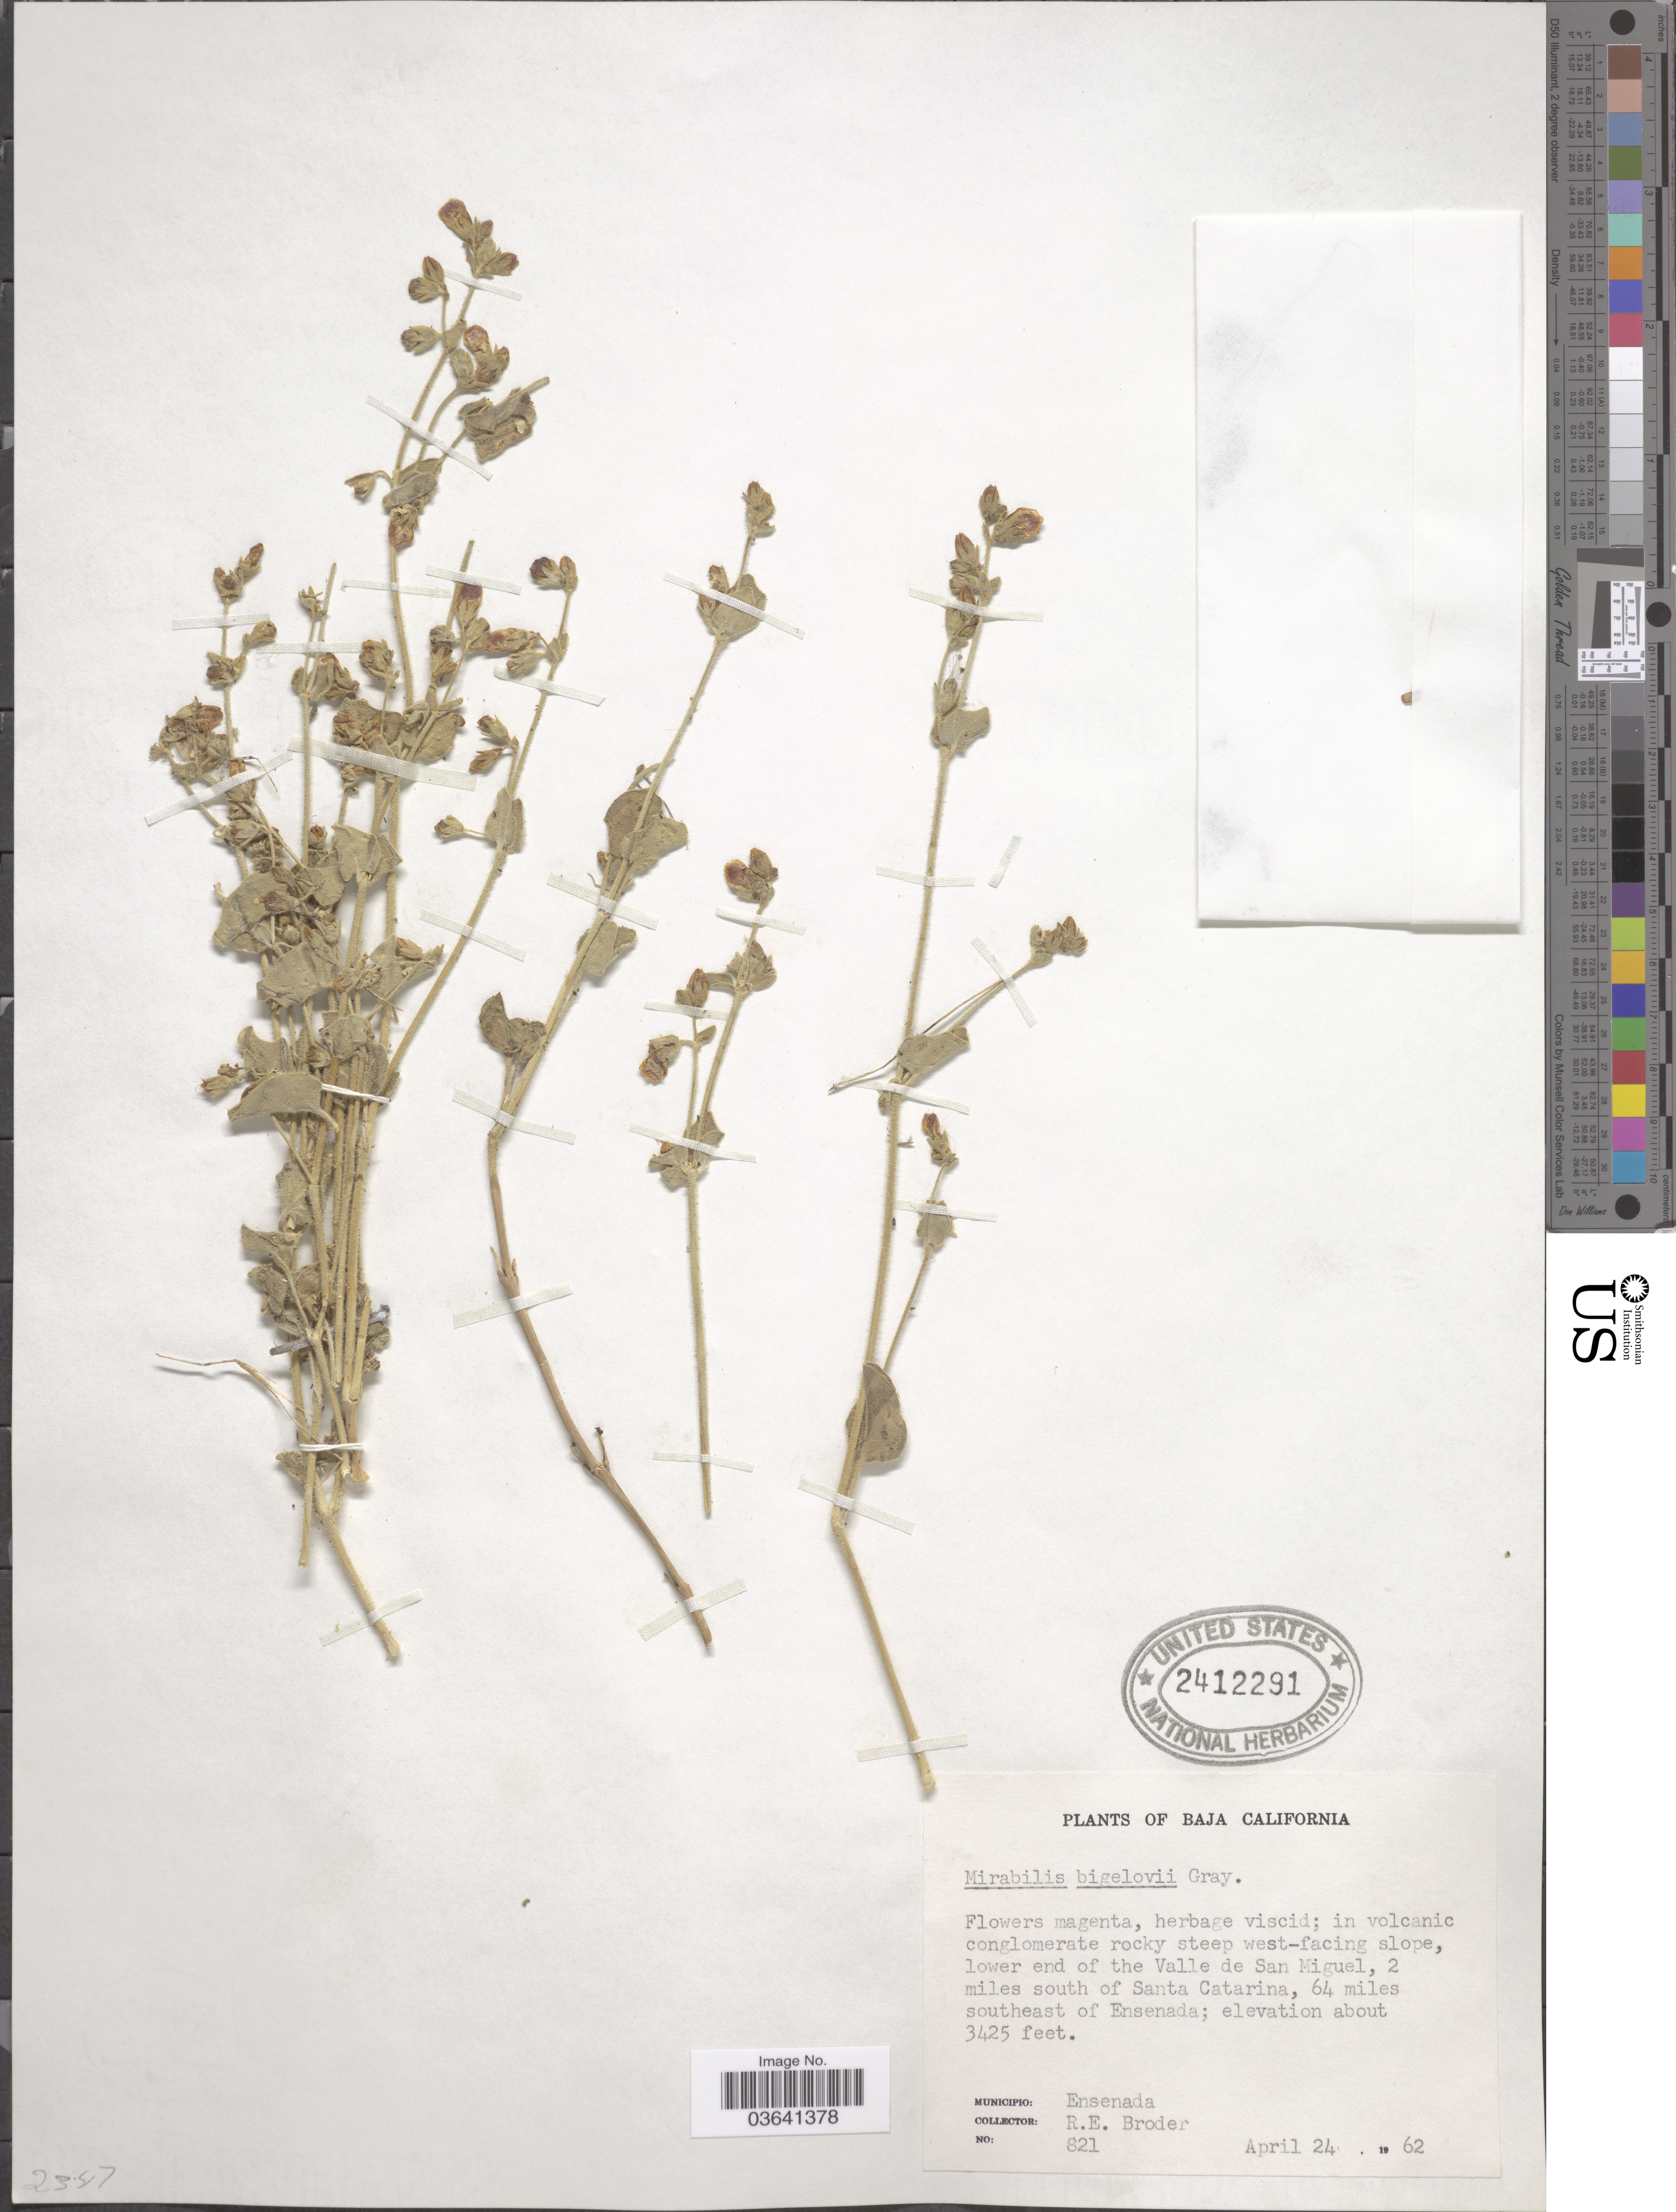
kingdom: Plantae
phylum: Tracheophyta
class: Magnoliopsida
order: Caryophyllales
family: Nyctaginaceae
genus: Mirabilis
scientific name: Mirabilis bigelovii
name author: A. Gray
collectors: R. Broder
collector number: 821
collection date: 1962-04-24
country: Mexico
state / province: Baja California Norte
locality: West-facing slope, lower end of the Valle de San Miguel, 2 miles south of Santa Catarina, 64 miles southeast of Enseneda. Municipio: Ensenada.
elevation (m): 1044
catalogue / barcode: US 2412291